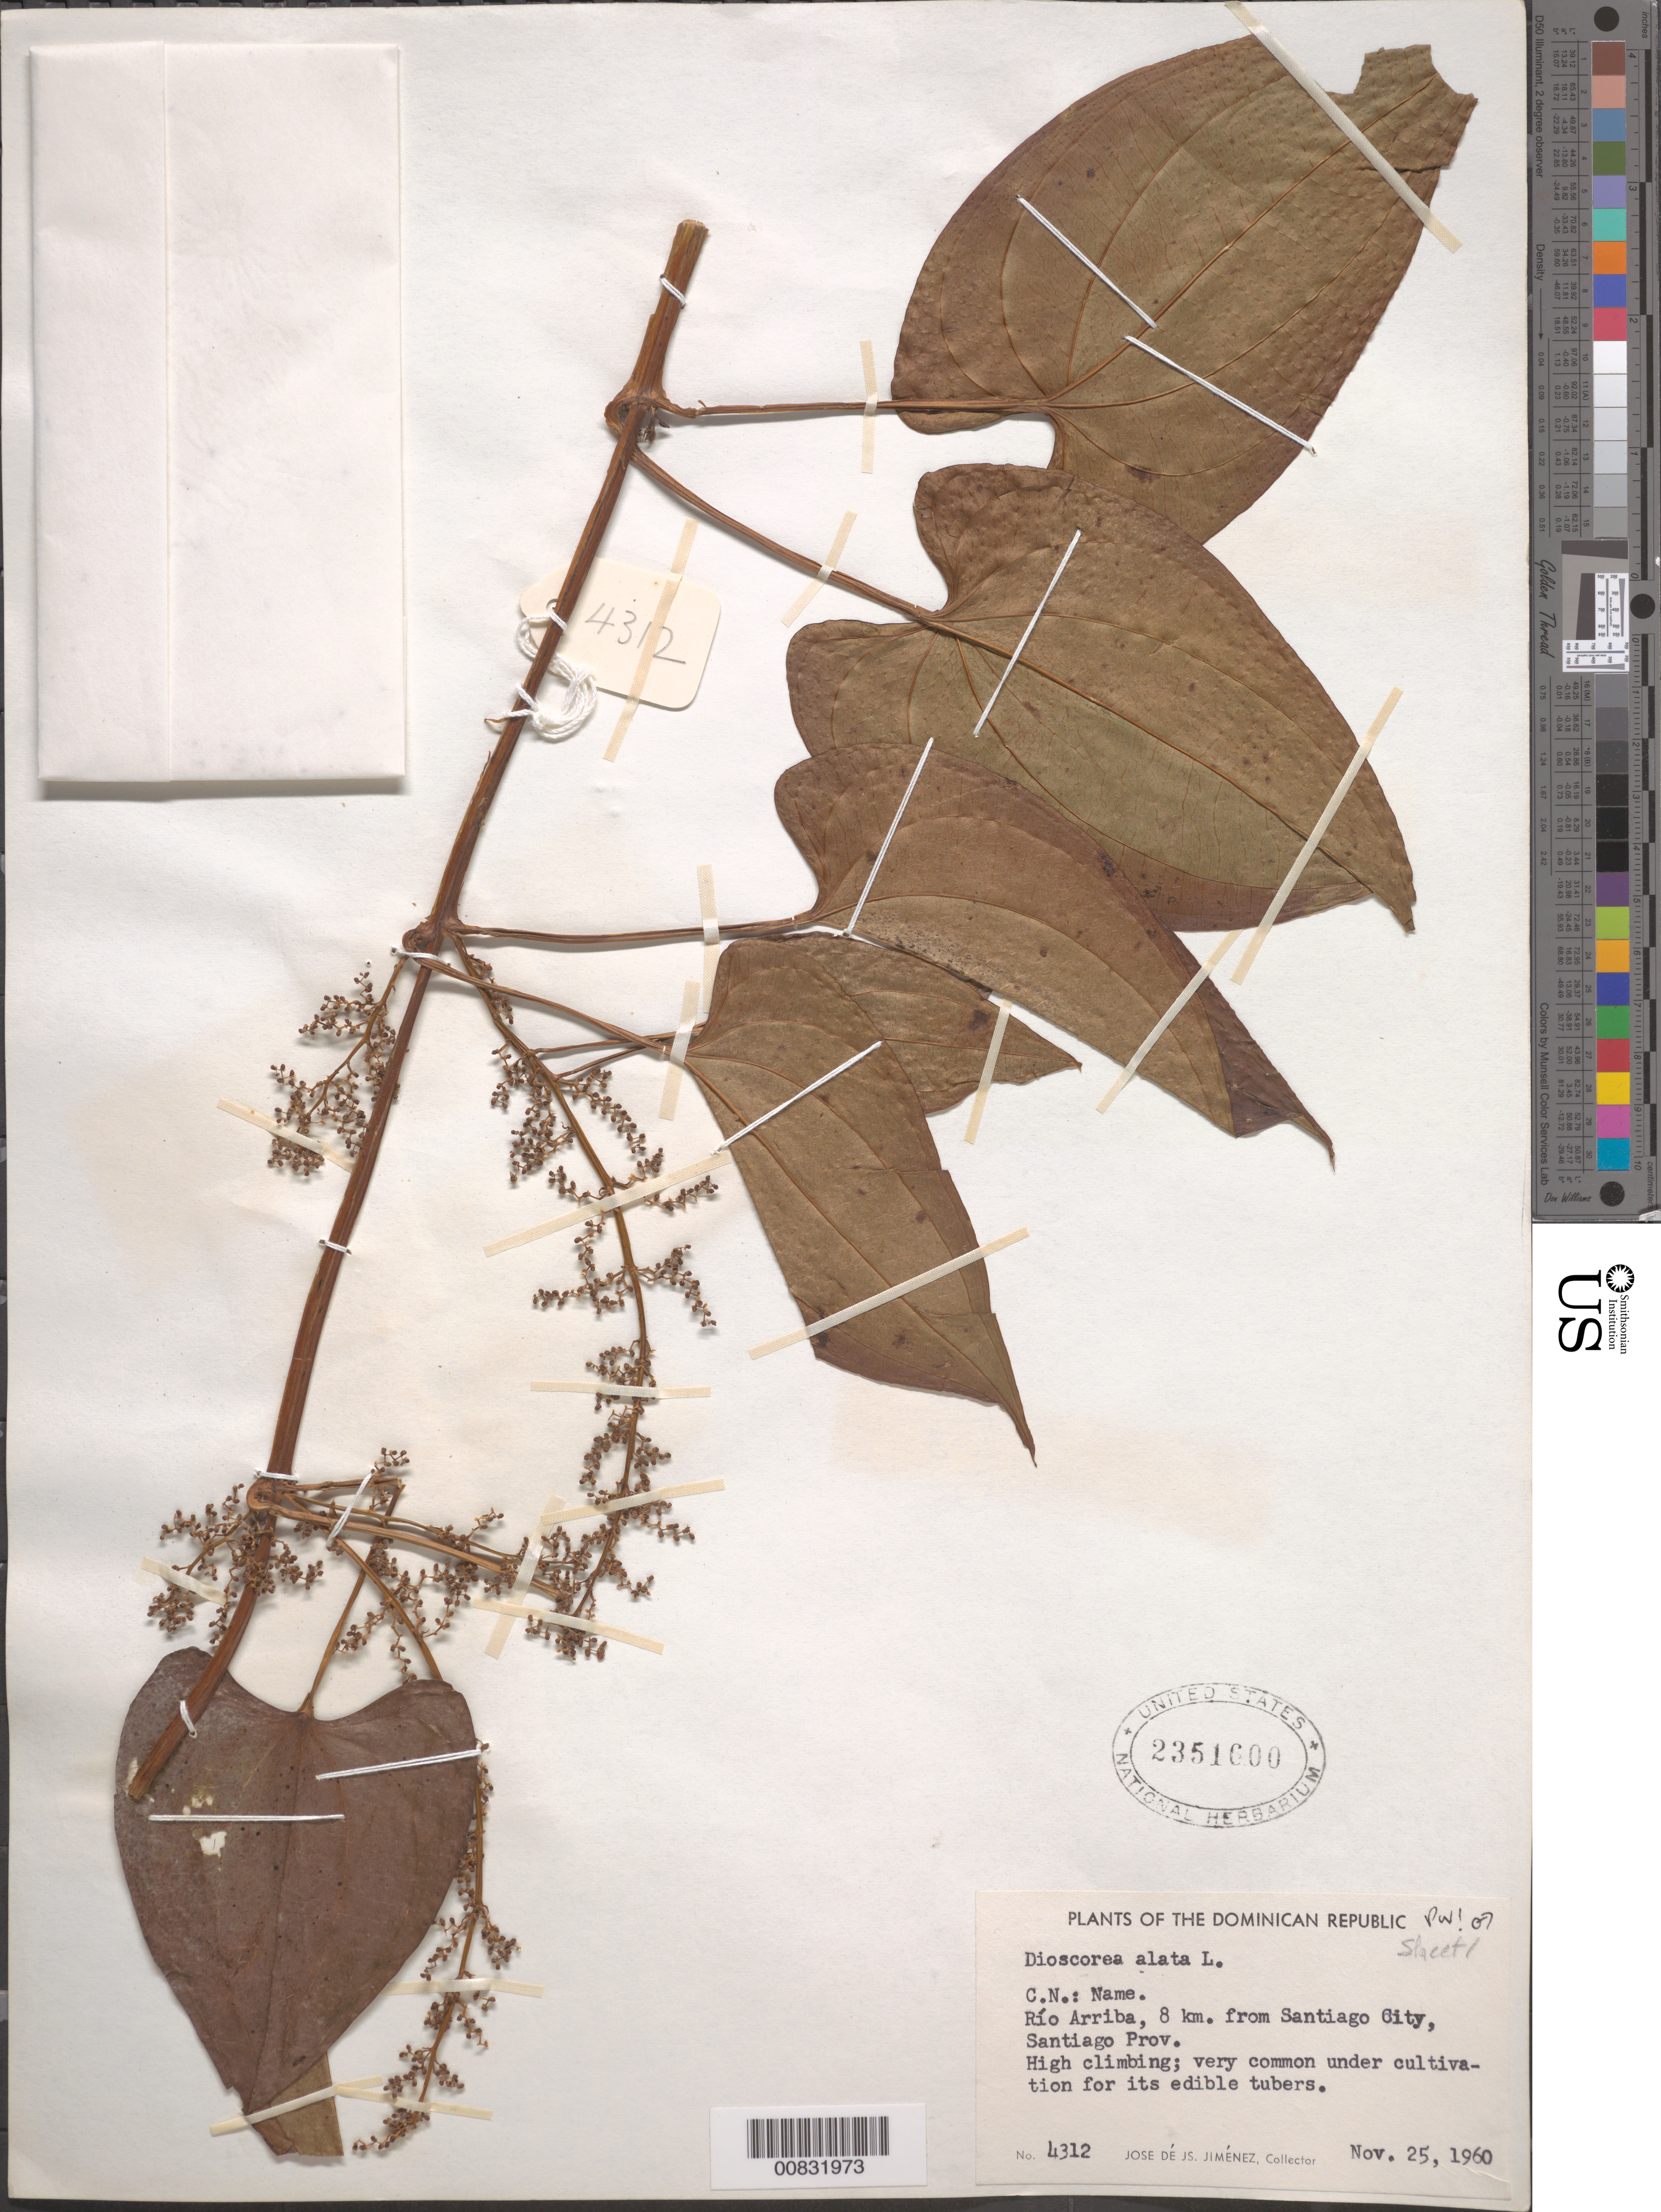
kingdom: Plantae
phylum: Tracheophyta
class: Liliopsida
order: Dioscoreales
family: Dioscoreaceae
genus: Dioscorea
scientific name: Dioscorea alata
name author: L.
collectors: J. J. Jiménez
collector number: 4312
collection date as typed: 25 Nov 1960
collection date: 1960-11-25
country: Dominican Republic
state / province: Santiago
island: Hispaniola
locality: Río Arriba, 8 km. from Santiago City.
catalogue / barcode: US 2351600